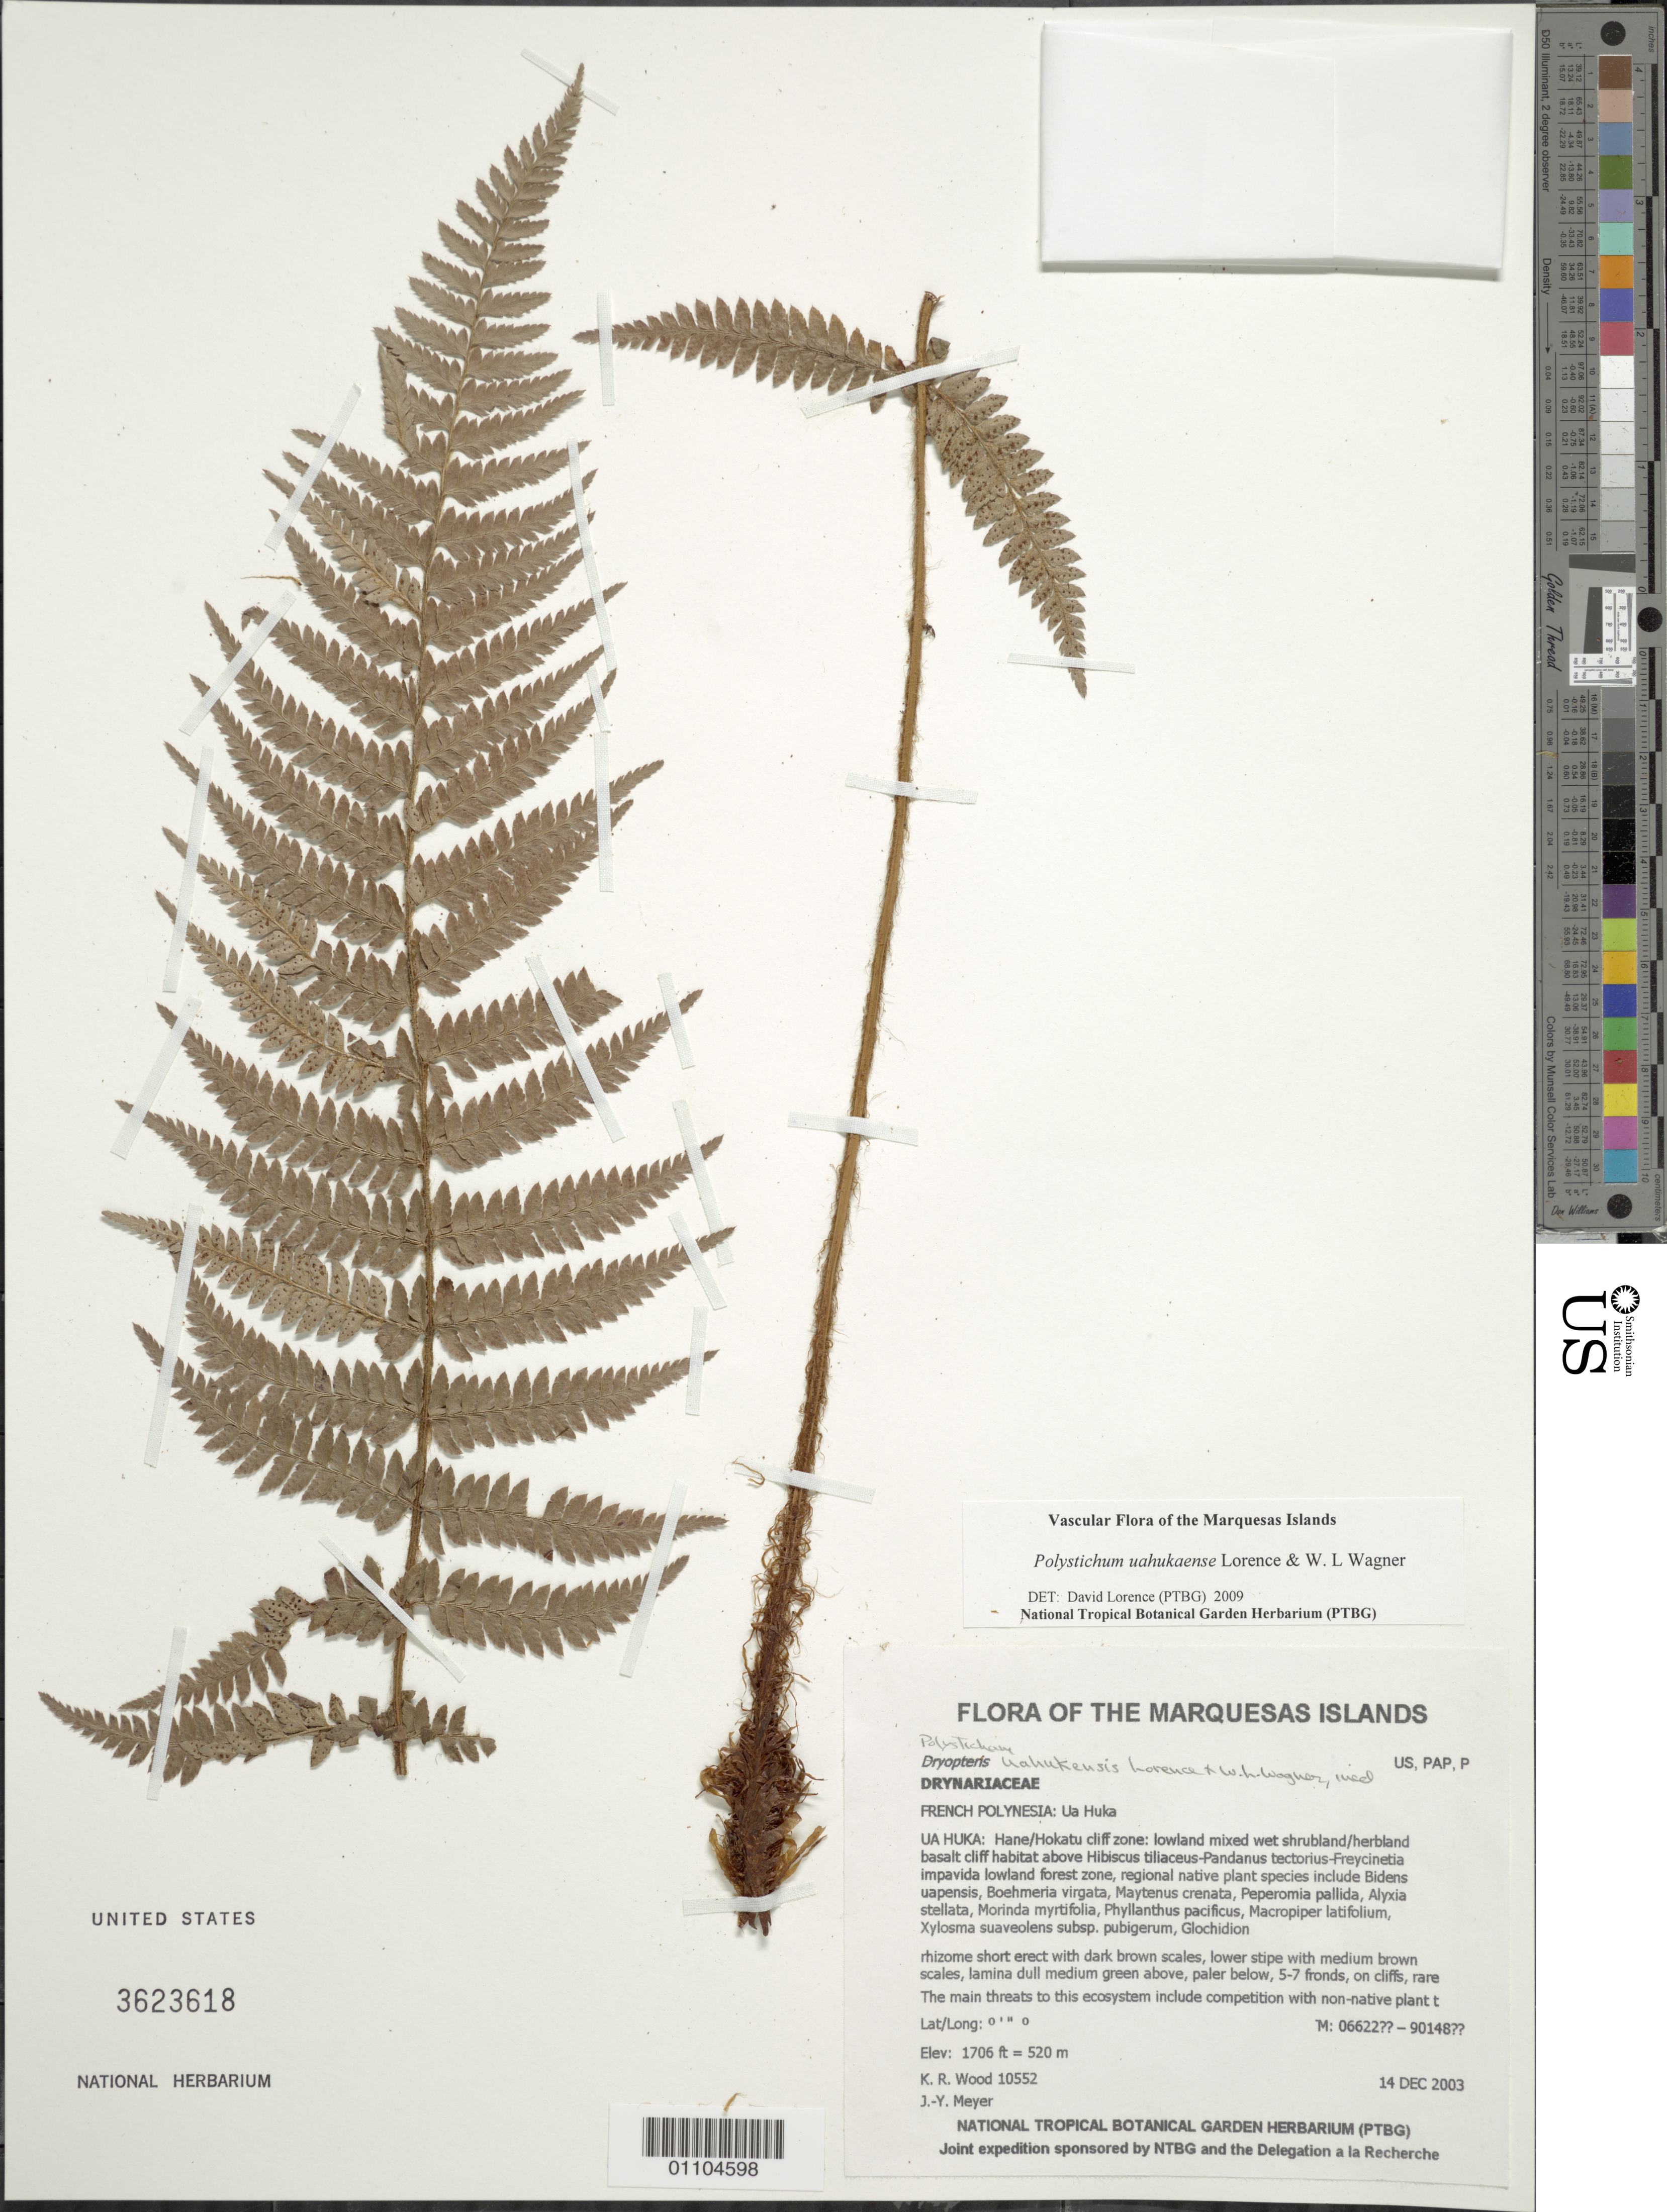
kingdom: Plantae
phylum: Tracheophyta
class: Polypodiopsida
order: Polypodiales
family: Dryopteridaceae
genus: Polystichum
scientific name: Polystichum uahukaense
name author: Lorence & W.L. Wagner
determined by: Lorence, David H., (PTBG), National Tropical Botanical Garden (UNITED STATES)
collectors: K. R. Wood & J.-Y. Meyer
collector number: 10552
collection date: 2003-12-14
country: French Polynesia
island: Ua Huka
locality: Hane/Hokatu cliff zone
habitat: Lowland mixed wet shrubland/herbland basalt cliff habitat above Hibiscus tiliaceus - Pandanus tectorius - Freycinetia impavida lowland forest zone. Cliff zone, S aspect, steep slope, scattered, mesic to wet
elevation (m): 520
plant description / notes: Competition with non-native plant taxa such as Psidium guajava, Ageratum conyzoides, Zingiber zerumbet, Paspalum conjugatum, Coffea arabica, Oplismenus compositus, and Kyllinga brevifolia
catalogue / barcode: US 3623618